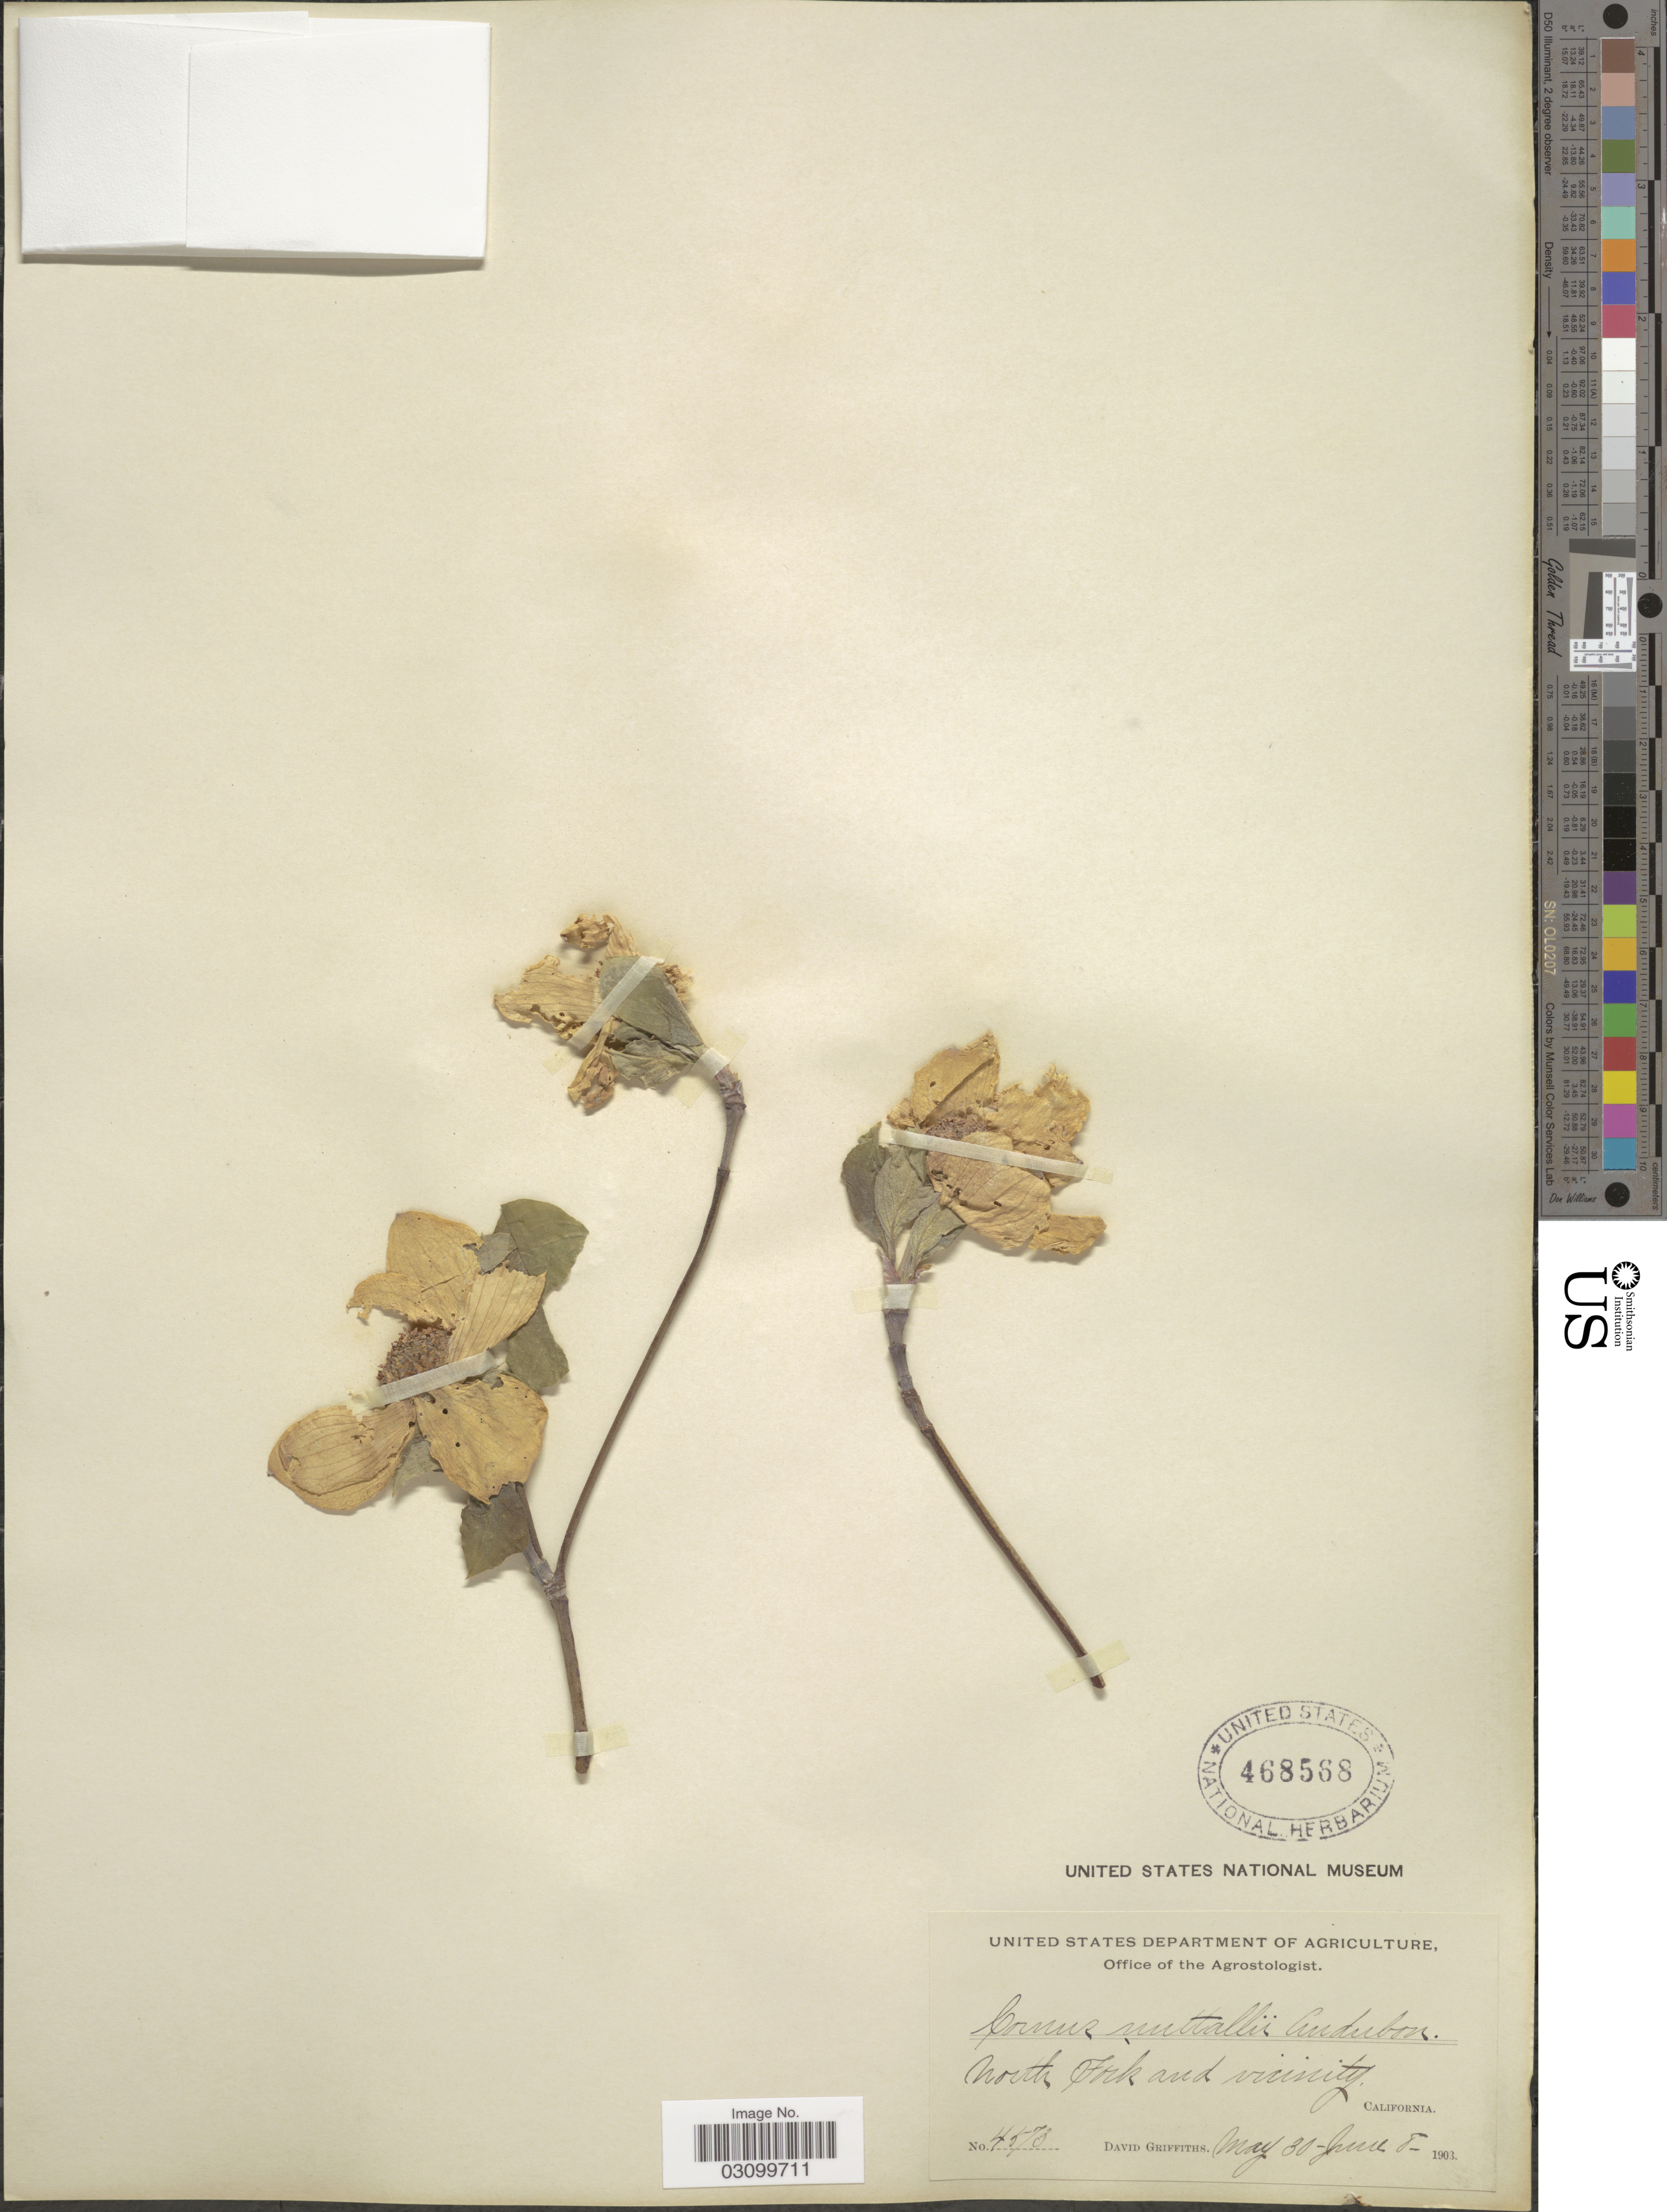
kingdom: Plantae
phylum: Tracheophyta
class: Magnoliopsida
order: Cornales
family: Cornaceae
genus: Cornus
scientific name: Cornus nuttallii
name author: Audubon ex Torr. & A. Gray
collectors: D. Griffiths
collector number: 4573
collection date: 1903-05-30/1903-06-08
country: United States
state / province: California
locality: North Fork and vicinity.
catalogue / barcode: US 468568